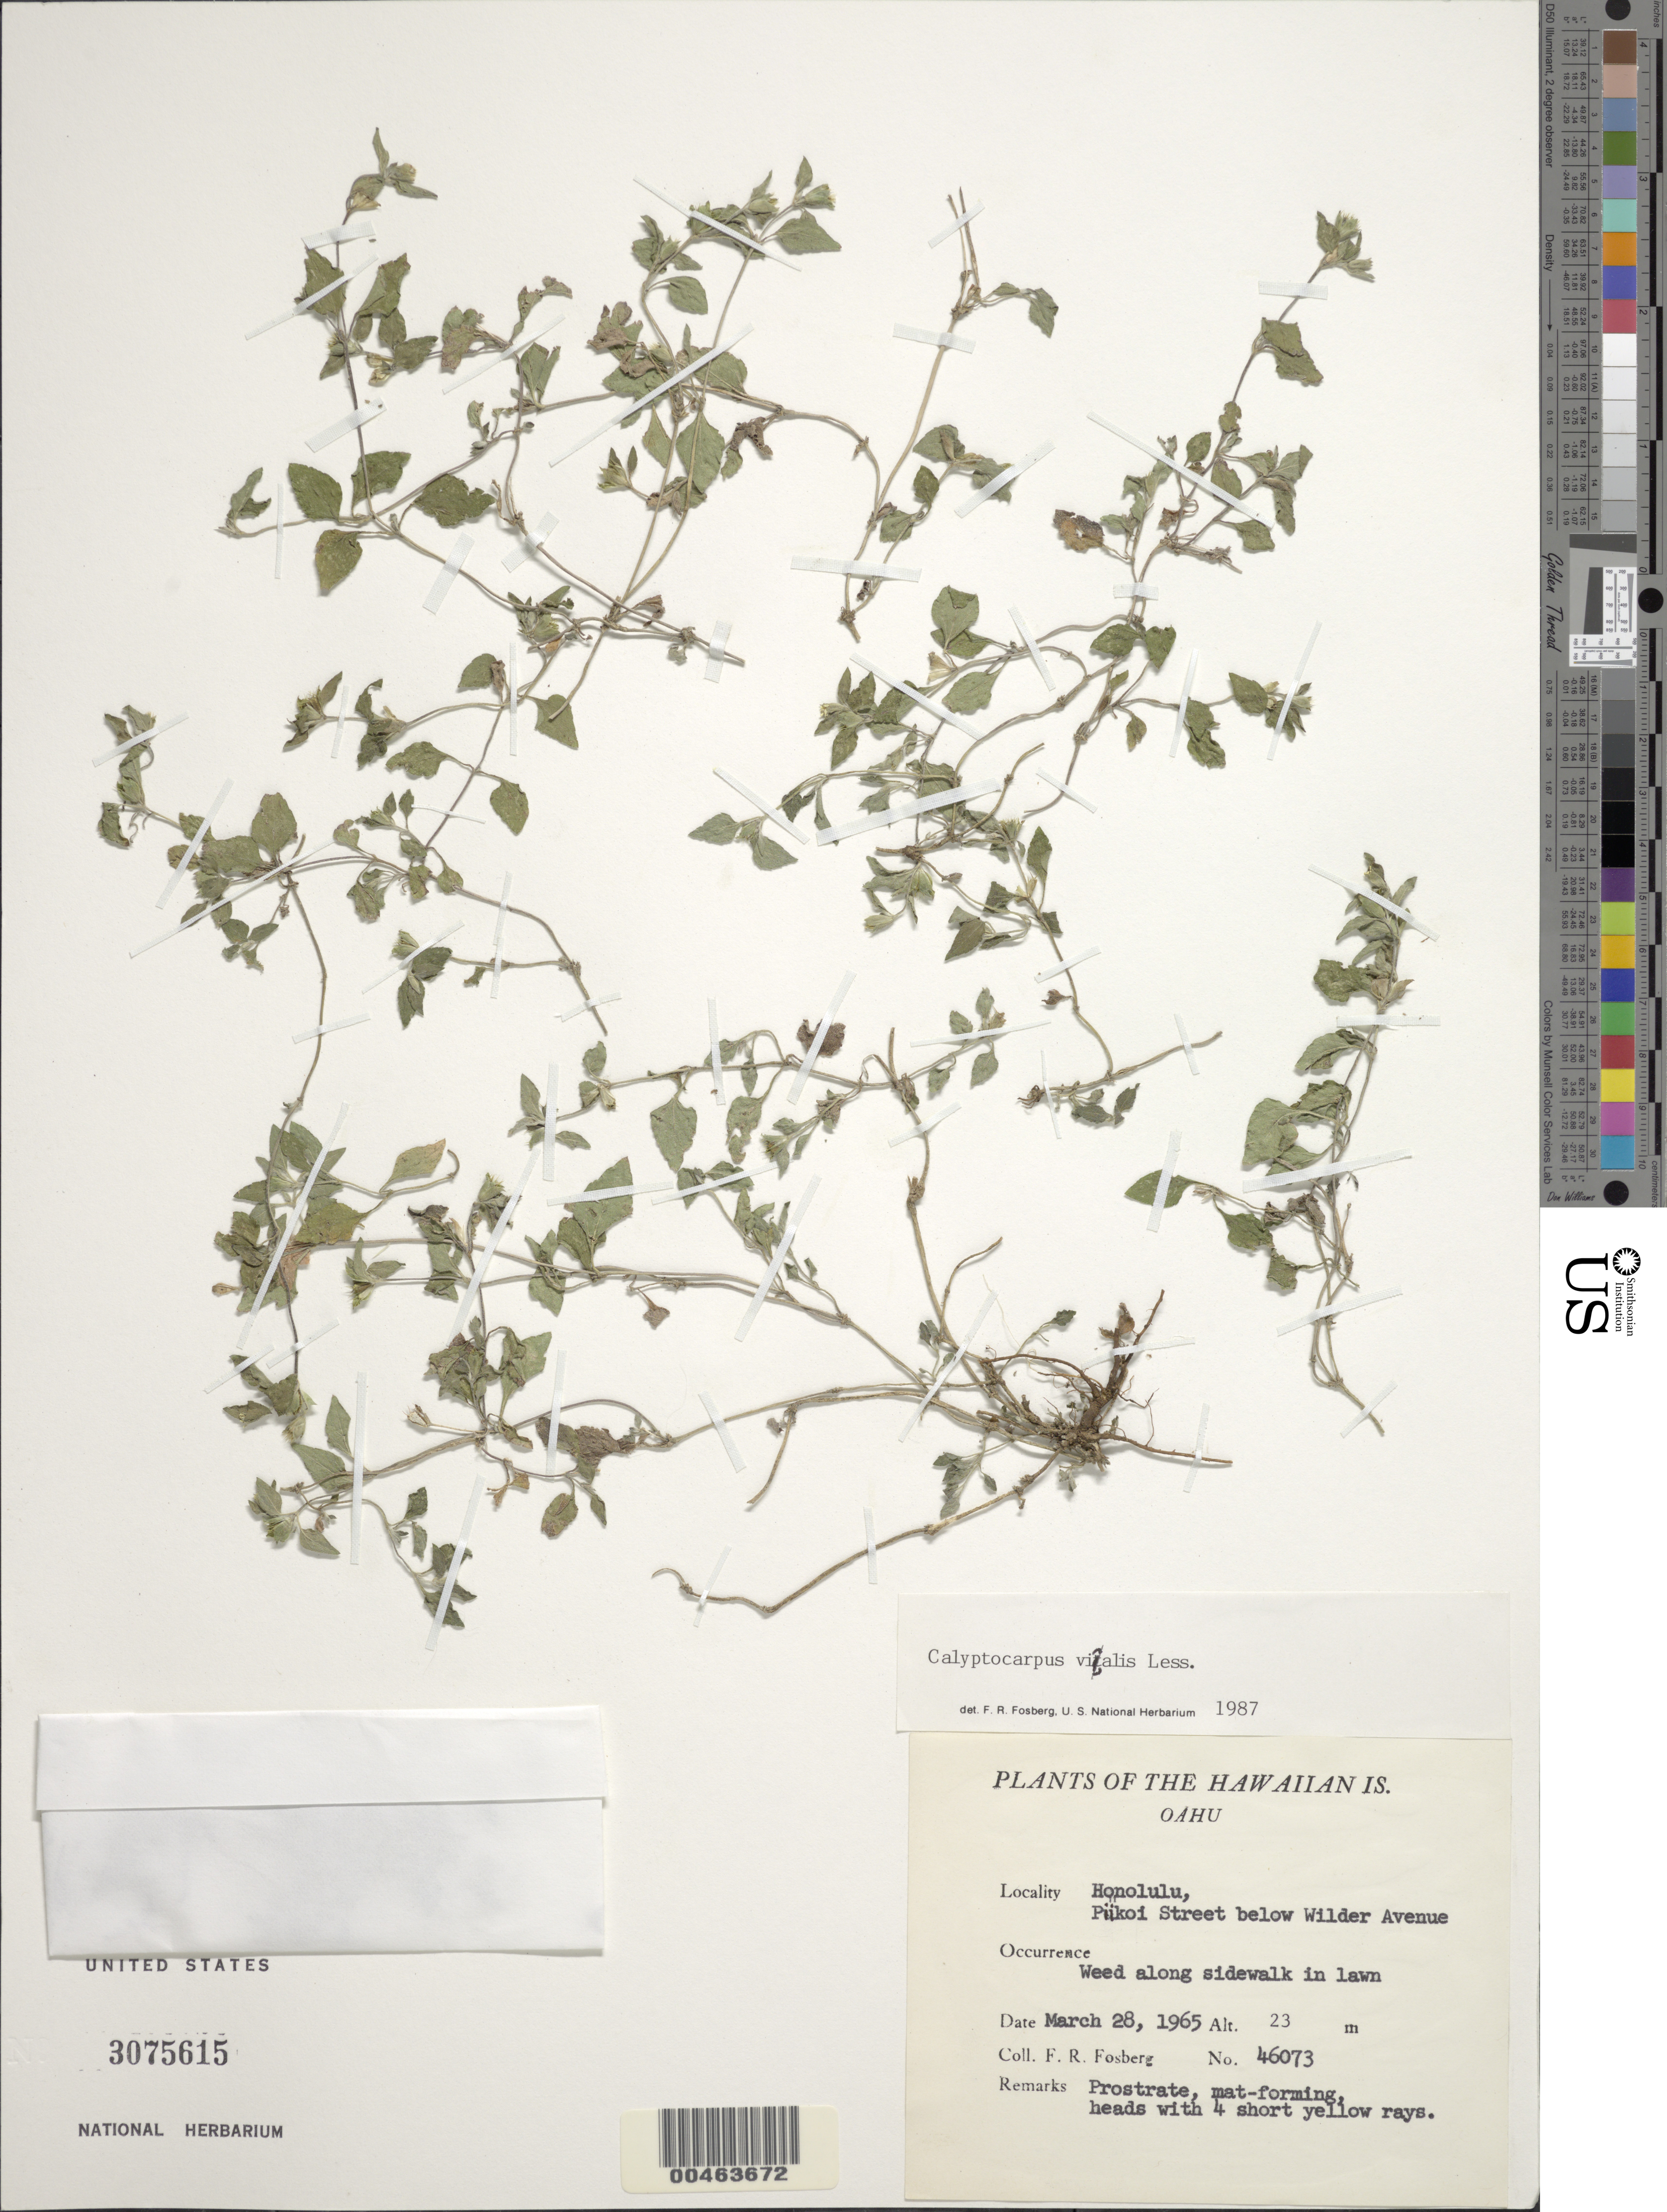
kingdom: Plantae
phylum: Tracheophyta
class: Magnoliopsida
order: Asterales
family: Asteraceae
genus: Calyptocarpus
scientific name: Calyptocarpus vialis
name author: Less.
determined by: Fosberg, F. R.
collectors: F. R. Fosberg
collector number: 46073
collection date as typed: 28 Mar 1965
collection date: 1965-03-28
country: United States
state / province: Hawaii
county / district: Honolulu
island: Oahu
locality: Honolulu, Piikoi Street below Wilder Avenue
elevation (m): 23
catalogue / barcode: US 3075615